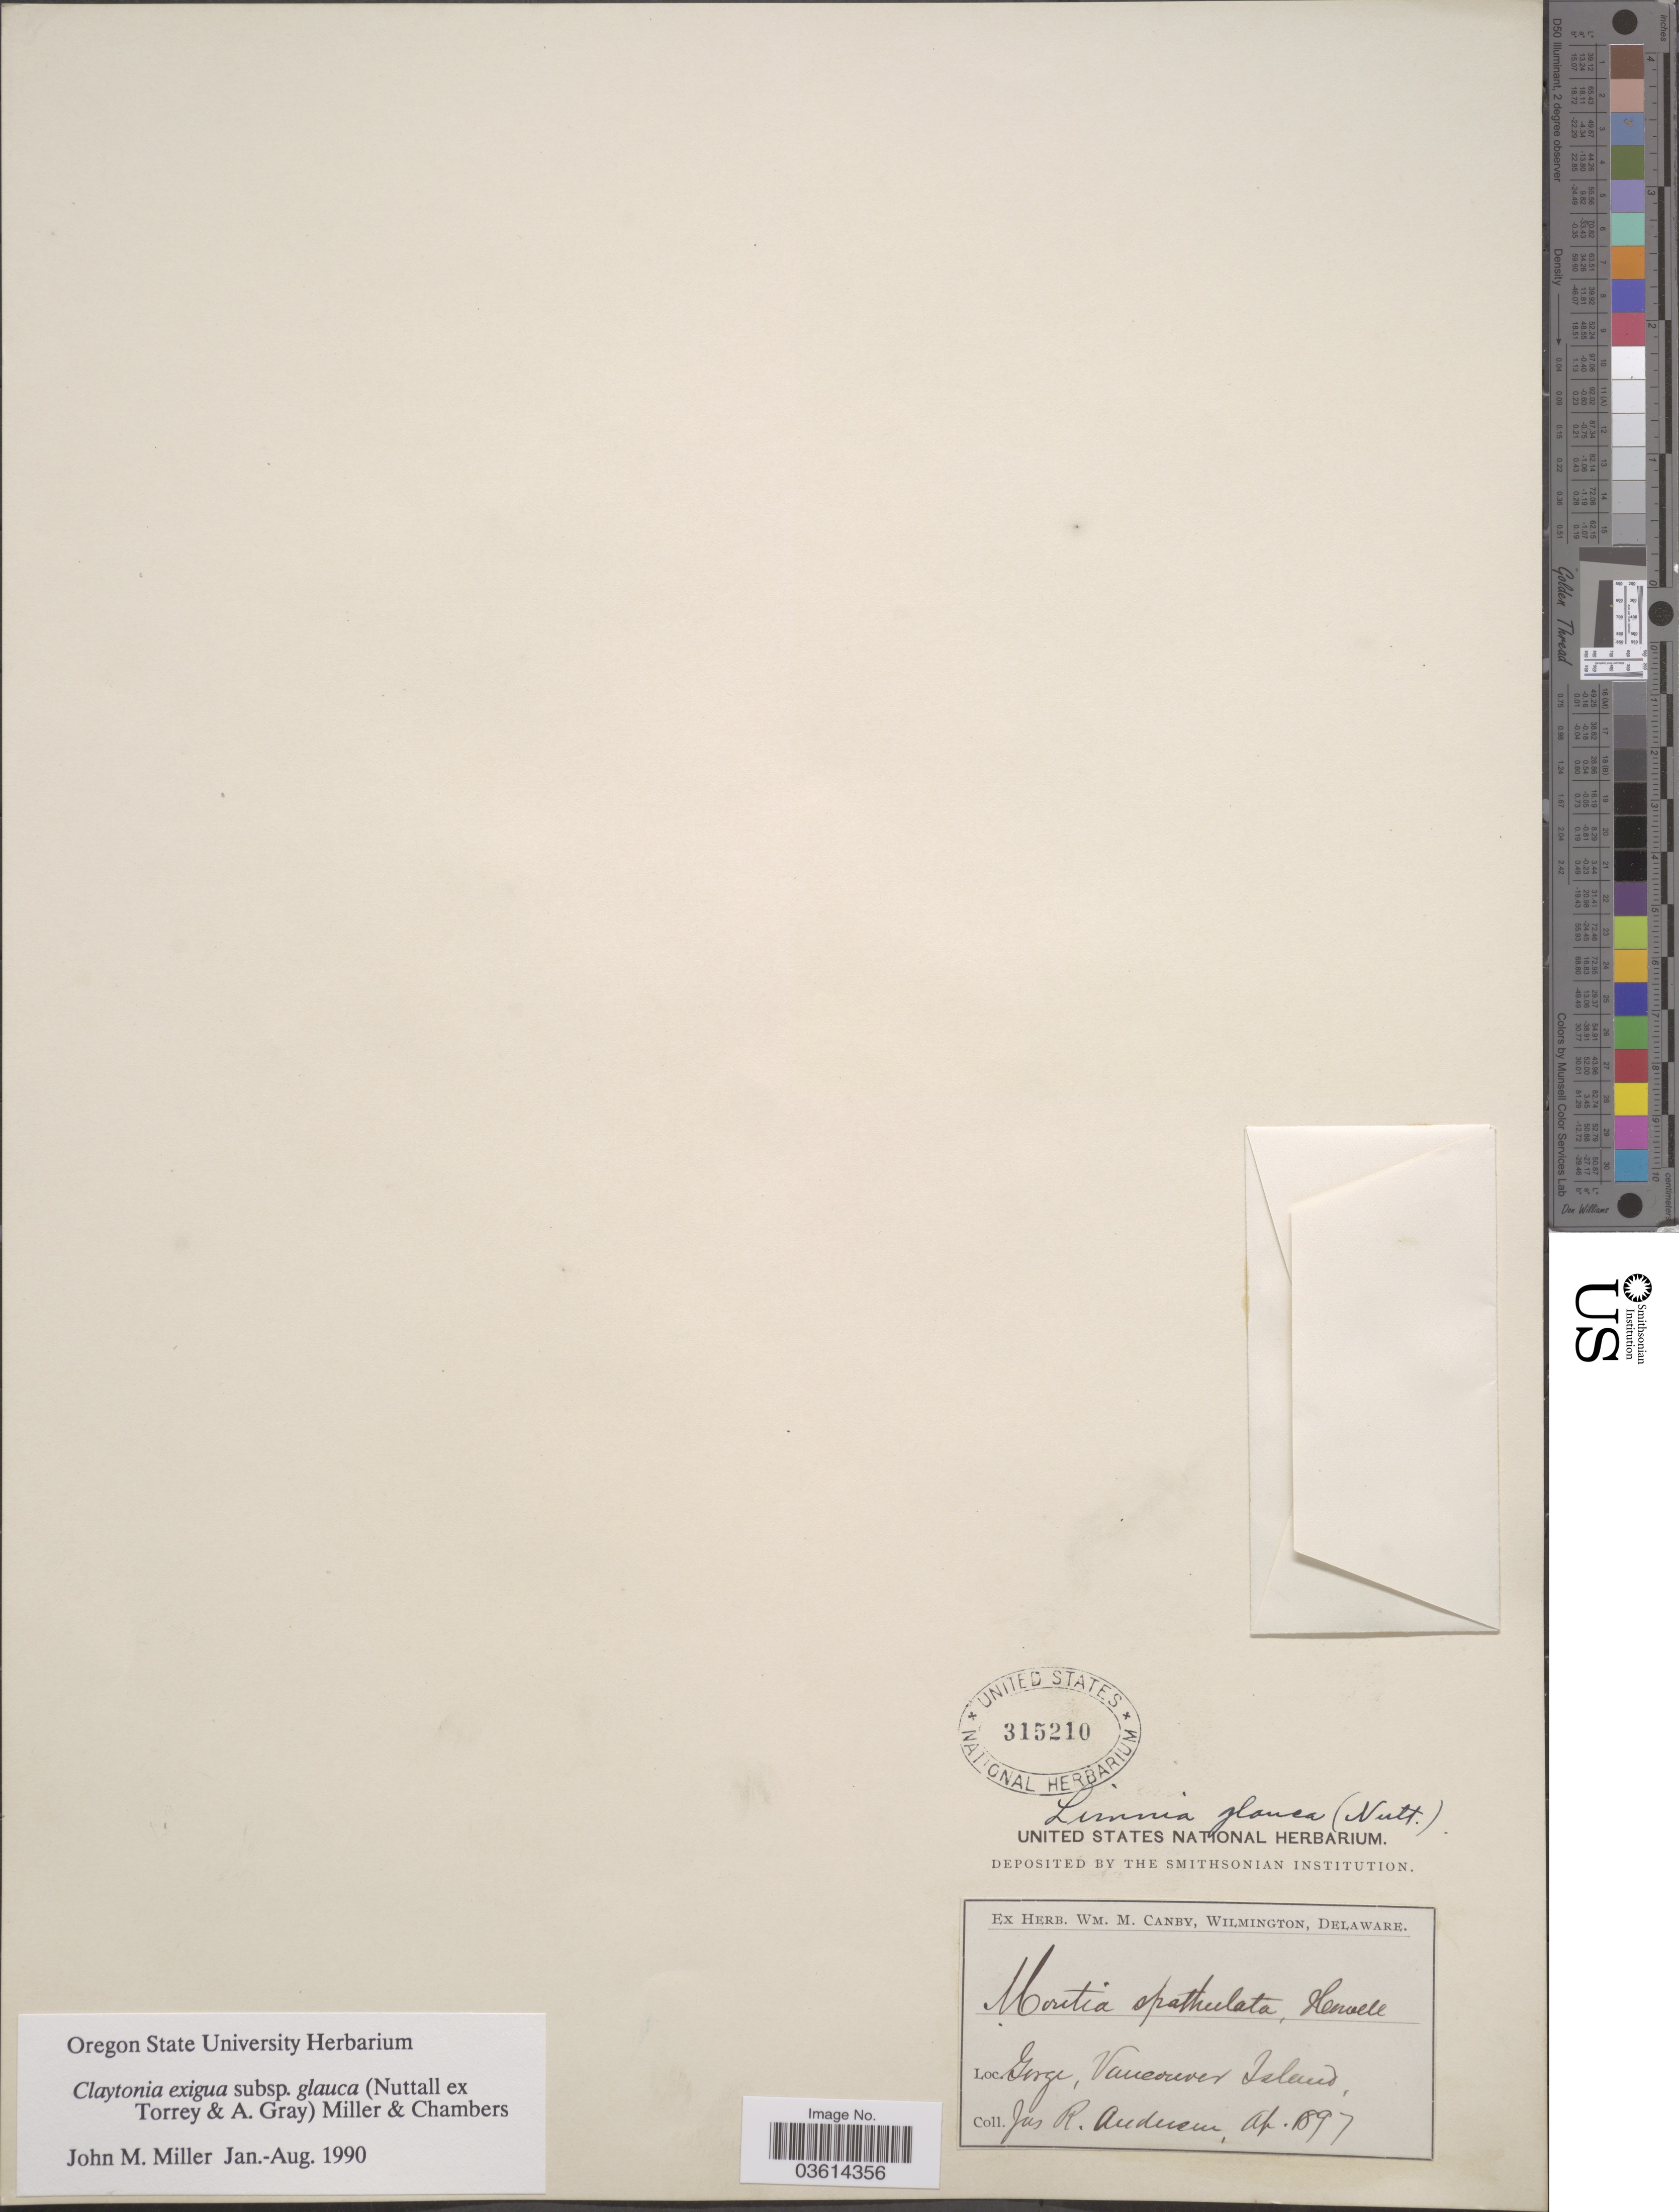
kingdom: Plantae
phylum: Tracheophyta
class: Magnoliopsida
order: Caryophyllales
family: Montiaceae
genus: Claytonia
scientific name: Claytonia exigua subsp. glauca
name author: (Nutt. ex Torr. & A. Gray) Mill. & Ch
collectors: J. R. Anderson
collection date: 1897-04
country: Canada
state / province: British Columbia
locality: Vancouver Island.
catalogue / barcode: US 315210